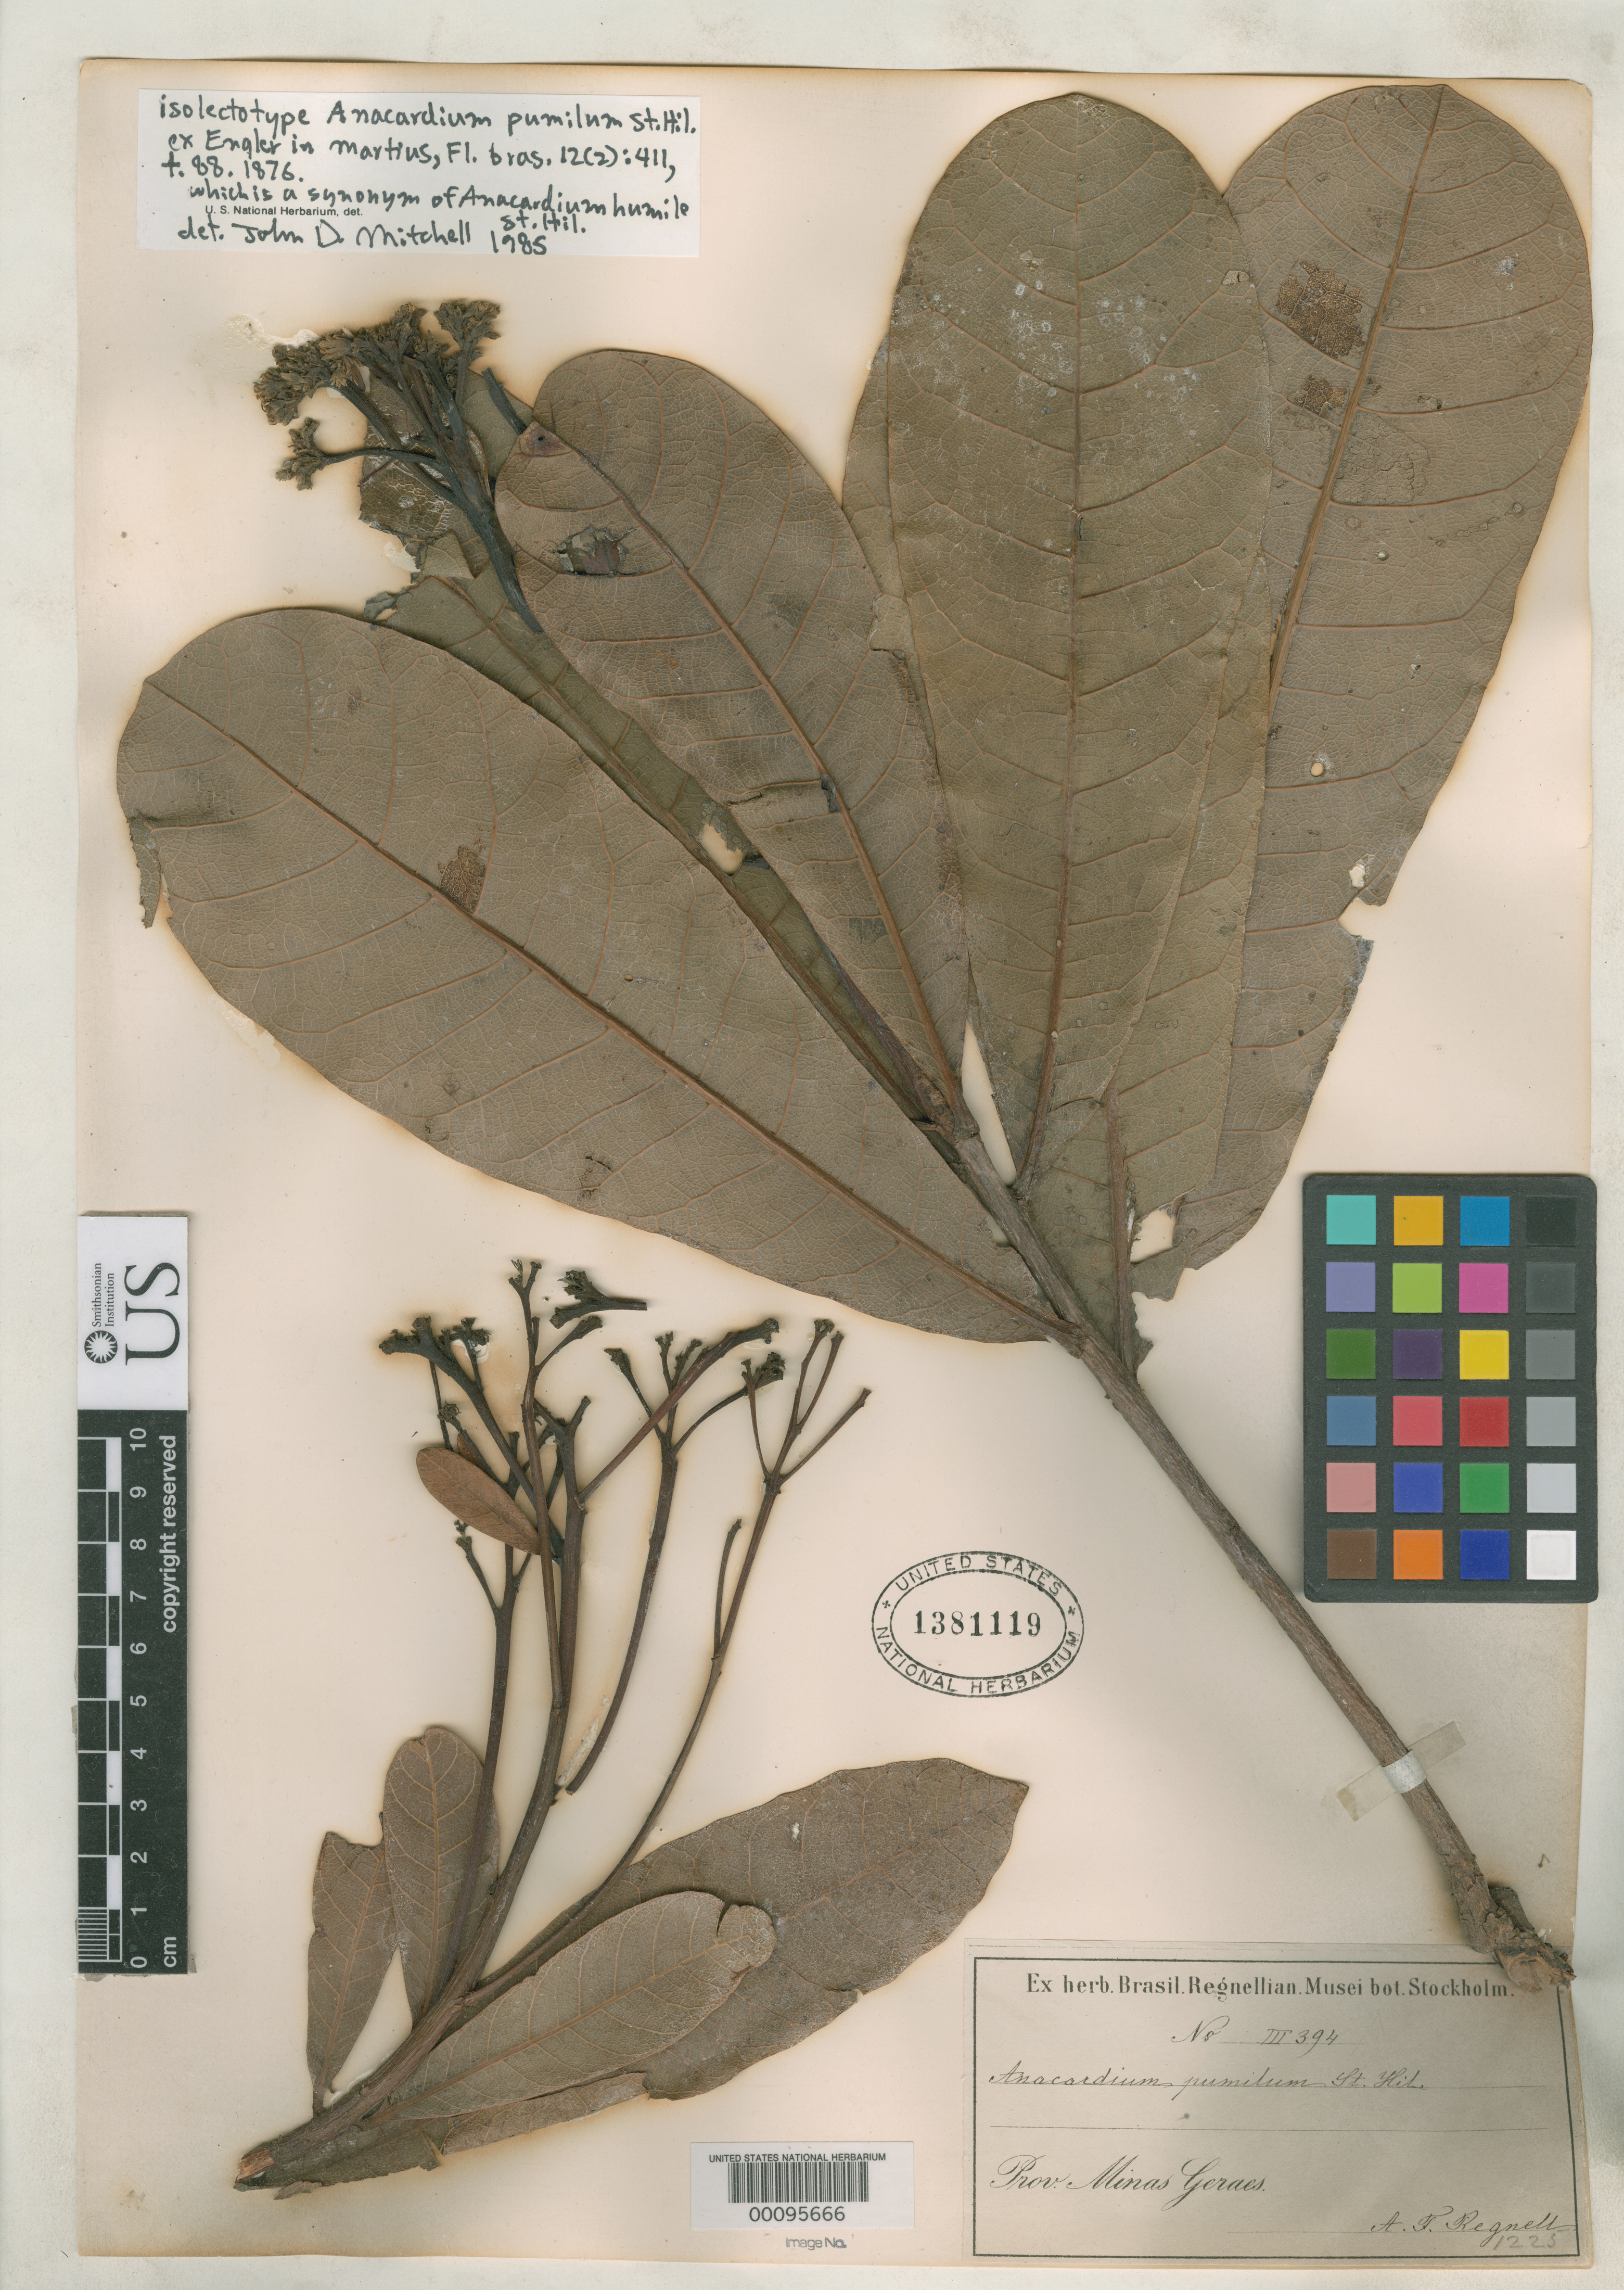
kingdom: Plantae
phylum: Tracheophyta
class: Magnoliopsida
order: Sapindales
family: Anacardiaceae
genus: Anacardium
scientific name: Anacardium pumilum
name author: A. St.-Hil. ex Engl. in Mart.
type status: Isolectotype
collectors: A. F. Regnell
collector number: III 394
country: Brazil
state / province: Minas Gerais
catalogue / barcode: US 1381119